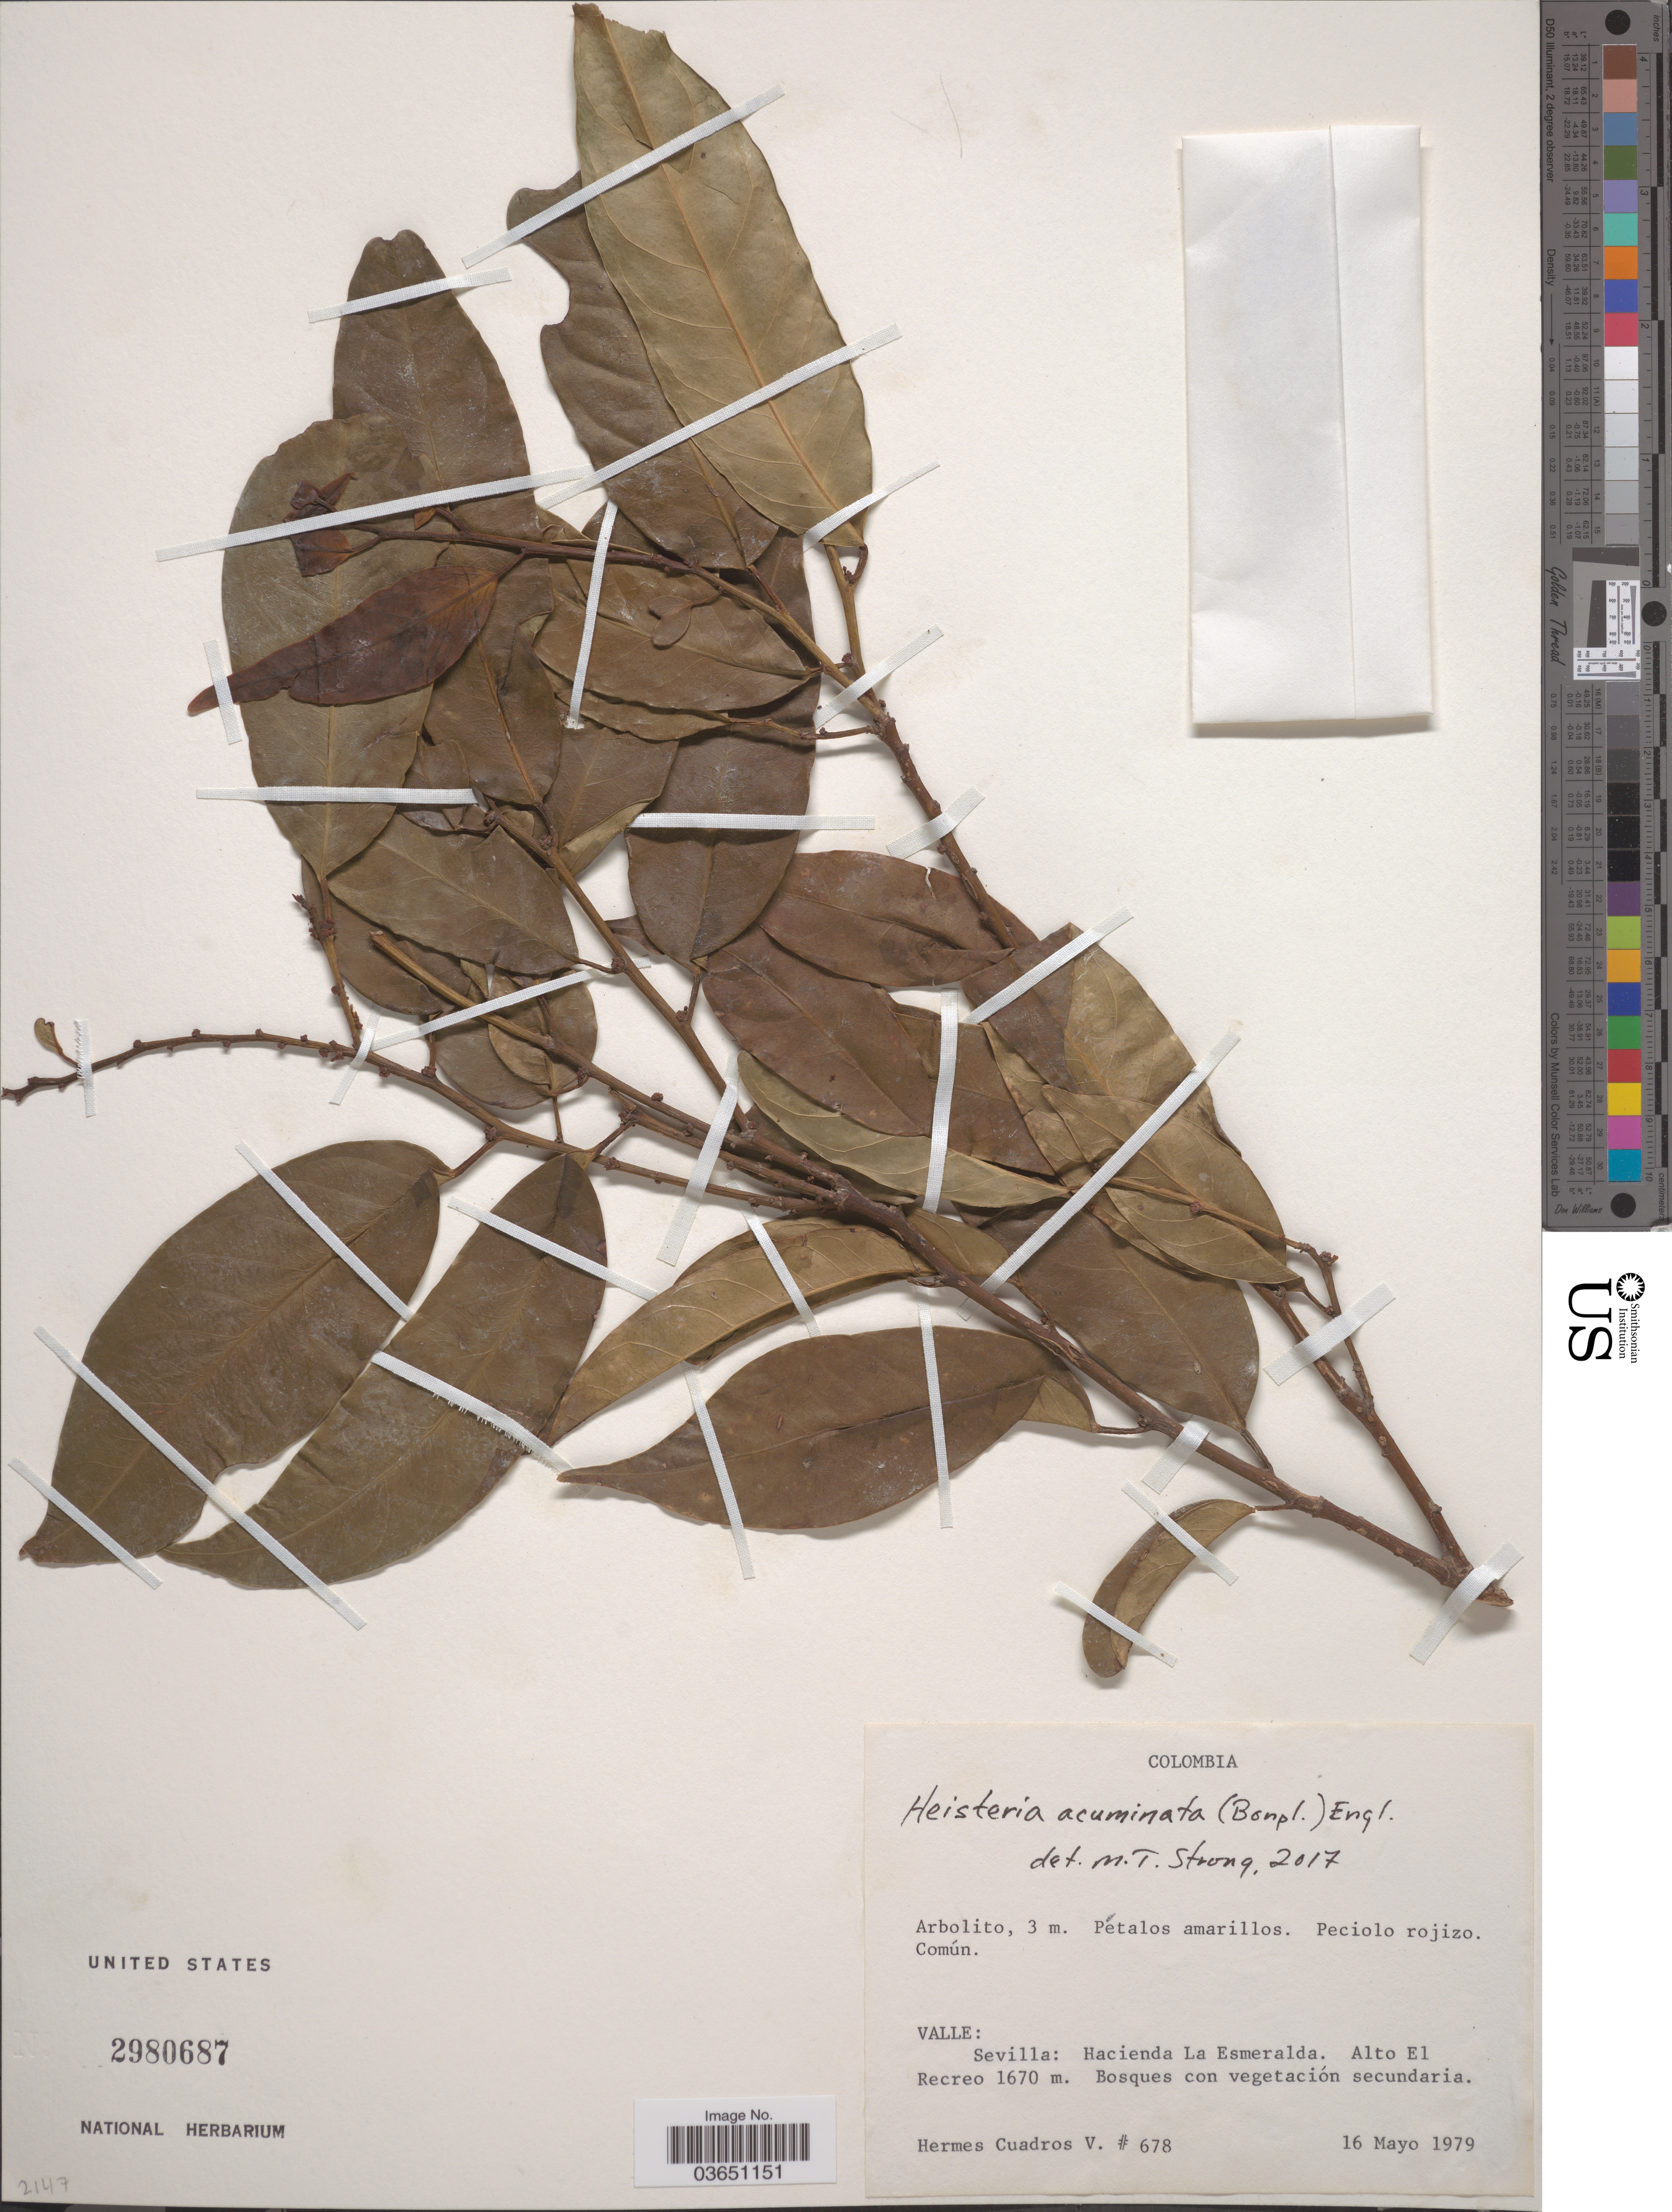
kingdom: Plantae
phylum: Tracheophyta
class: Magnoliopsida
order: Santalales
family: Erythropalaceae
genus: Heisteria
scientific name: Heisteria acuminata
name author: (Humb. & Bonpl.) Engl.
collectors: H. Cuadros V.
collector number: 678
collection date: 1979-05-16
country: Colombia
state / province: Valle del Cauca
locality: Valle: Sevilla: Hacienda La Esmeralda. Alto El Recreo.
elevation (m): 1670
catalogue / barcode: US 2980687